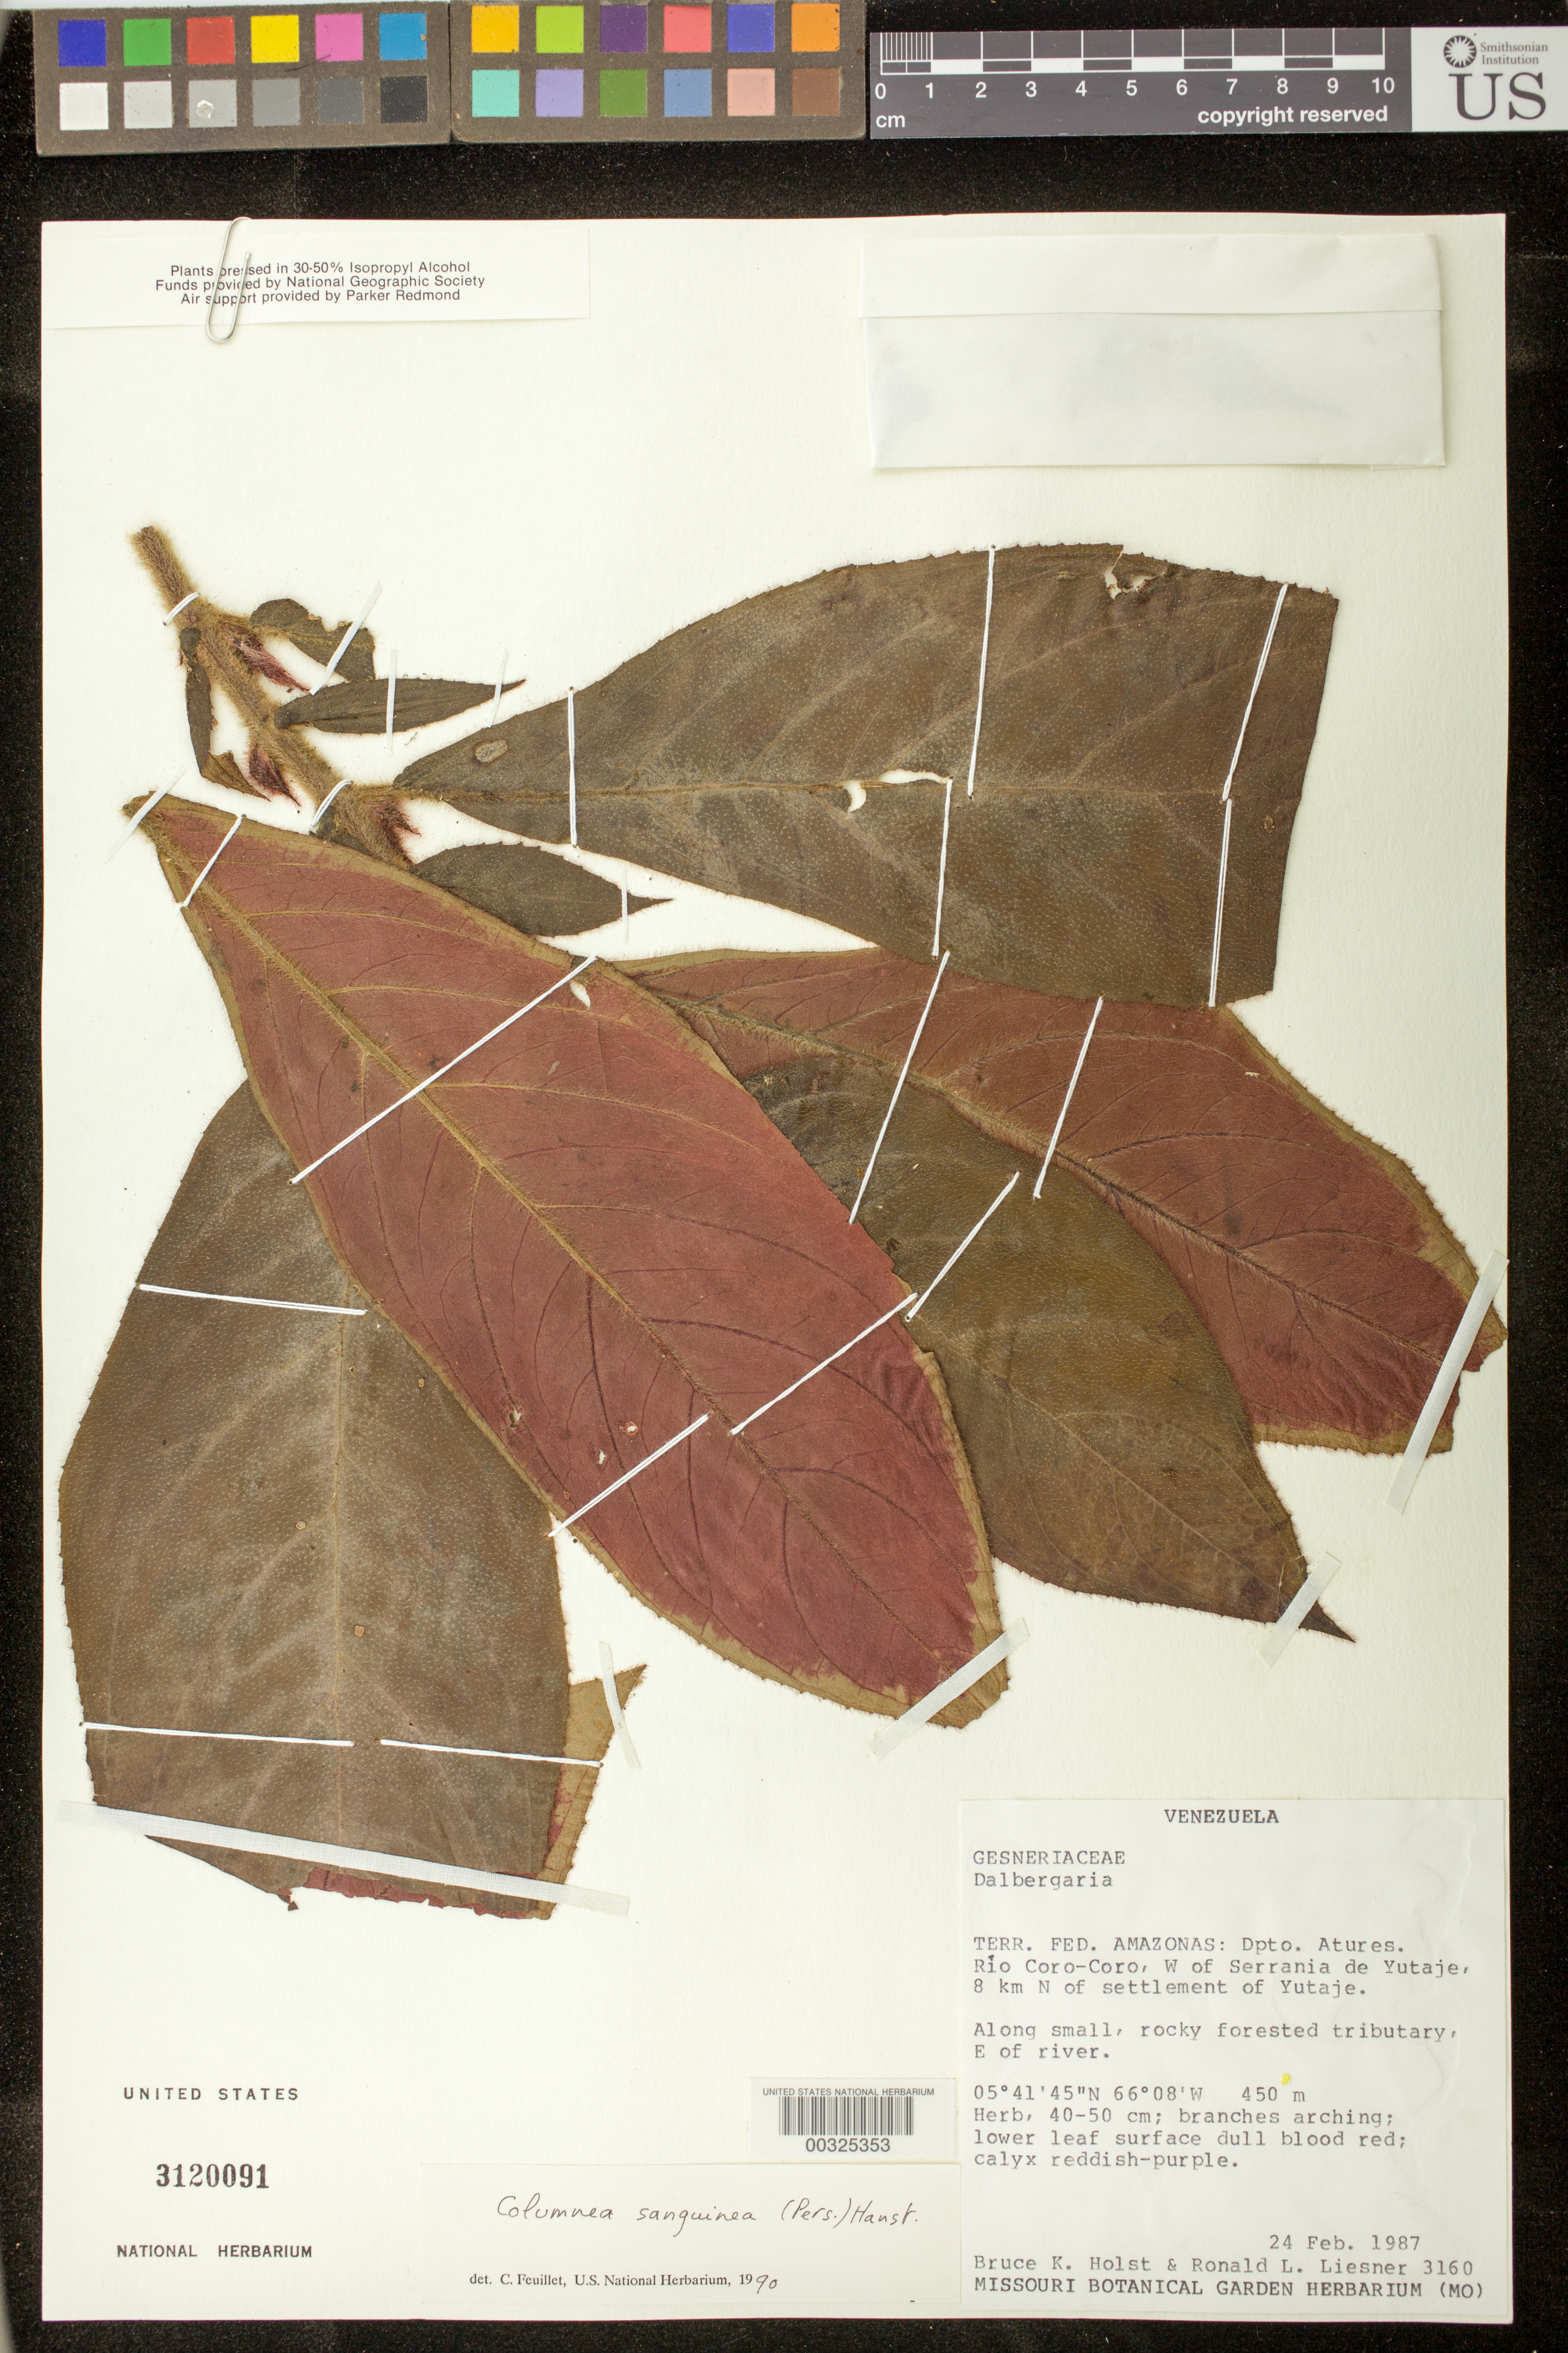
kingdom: Plantae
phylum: Tracheophyta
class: Magnoliopsida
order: Lamiales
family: Gesneriaceae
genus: Columnea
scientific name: Columnea sanguinea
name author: (Pers.) Hanst.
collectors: B. Holst & R. L. Liesner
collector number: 3160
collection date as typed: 24 Feb 1987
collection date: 1987-02-24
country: Venezuela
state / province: Amazonas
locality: Atures Dept., Rio Coro-Coro, W of Serrania de Yutaje, 8 km N of settlement of Yutaje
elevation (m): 450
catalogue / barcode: US 3120091